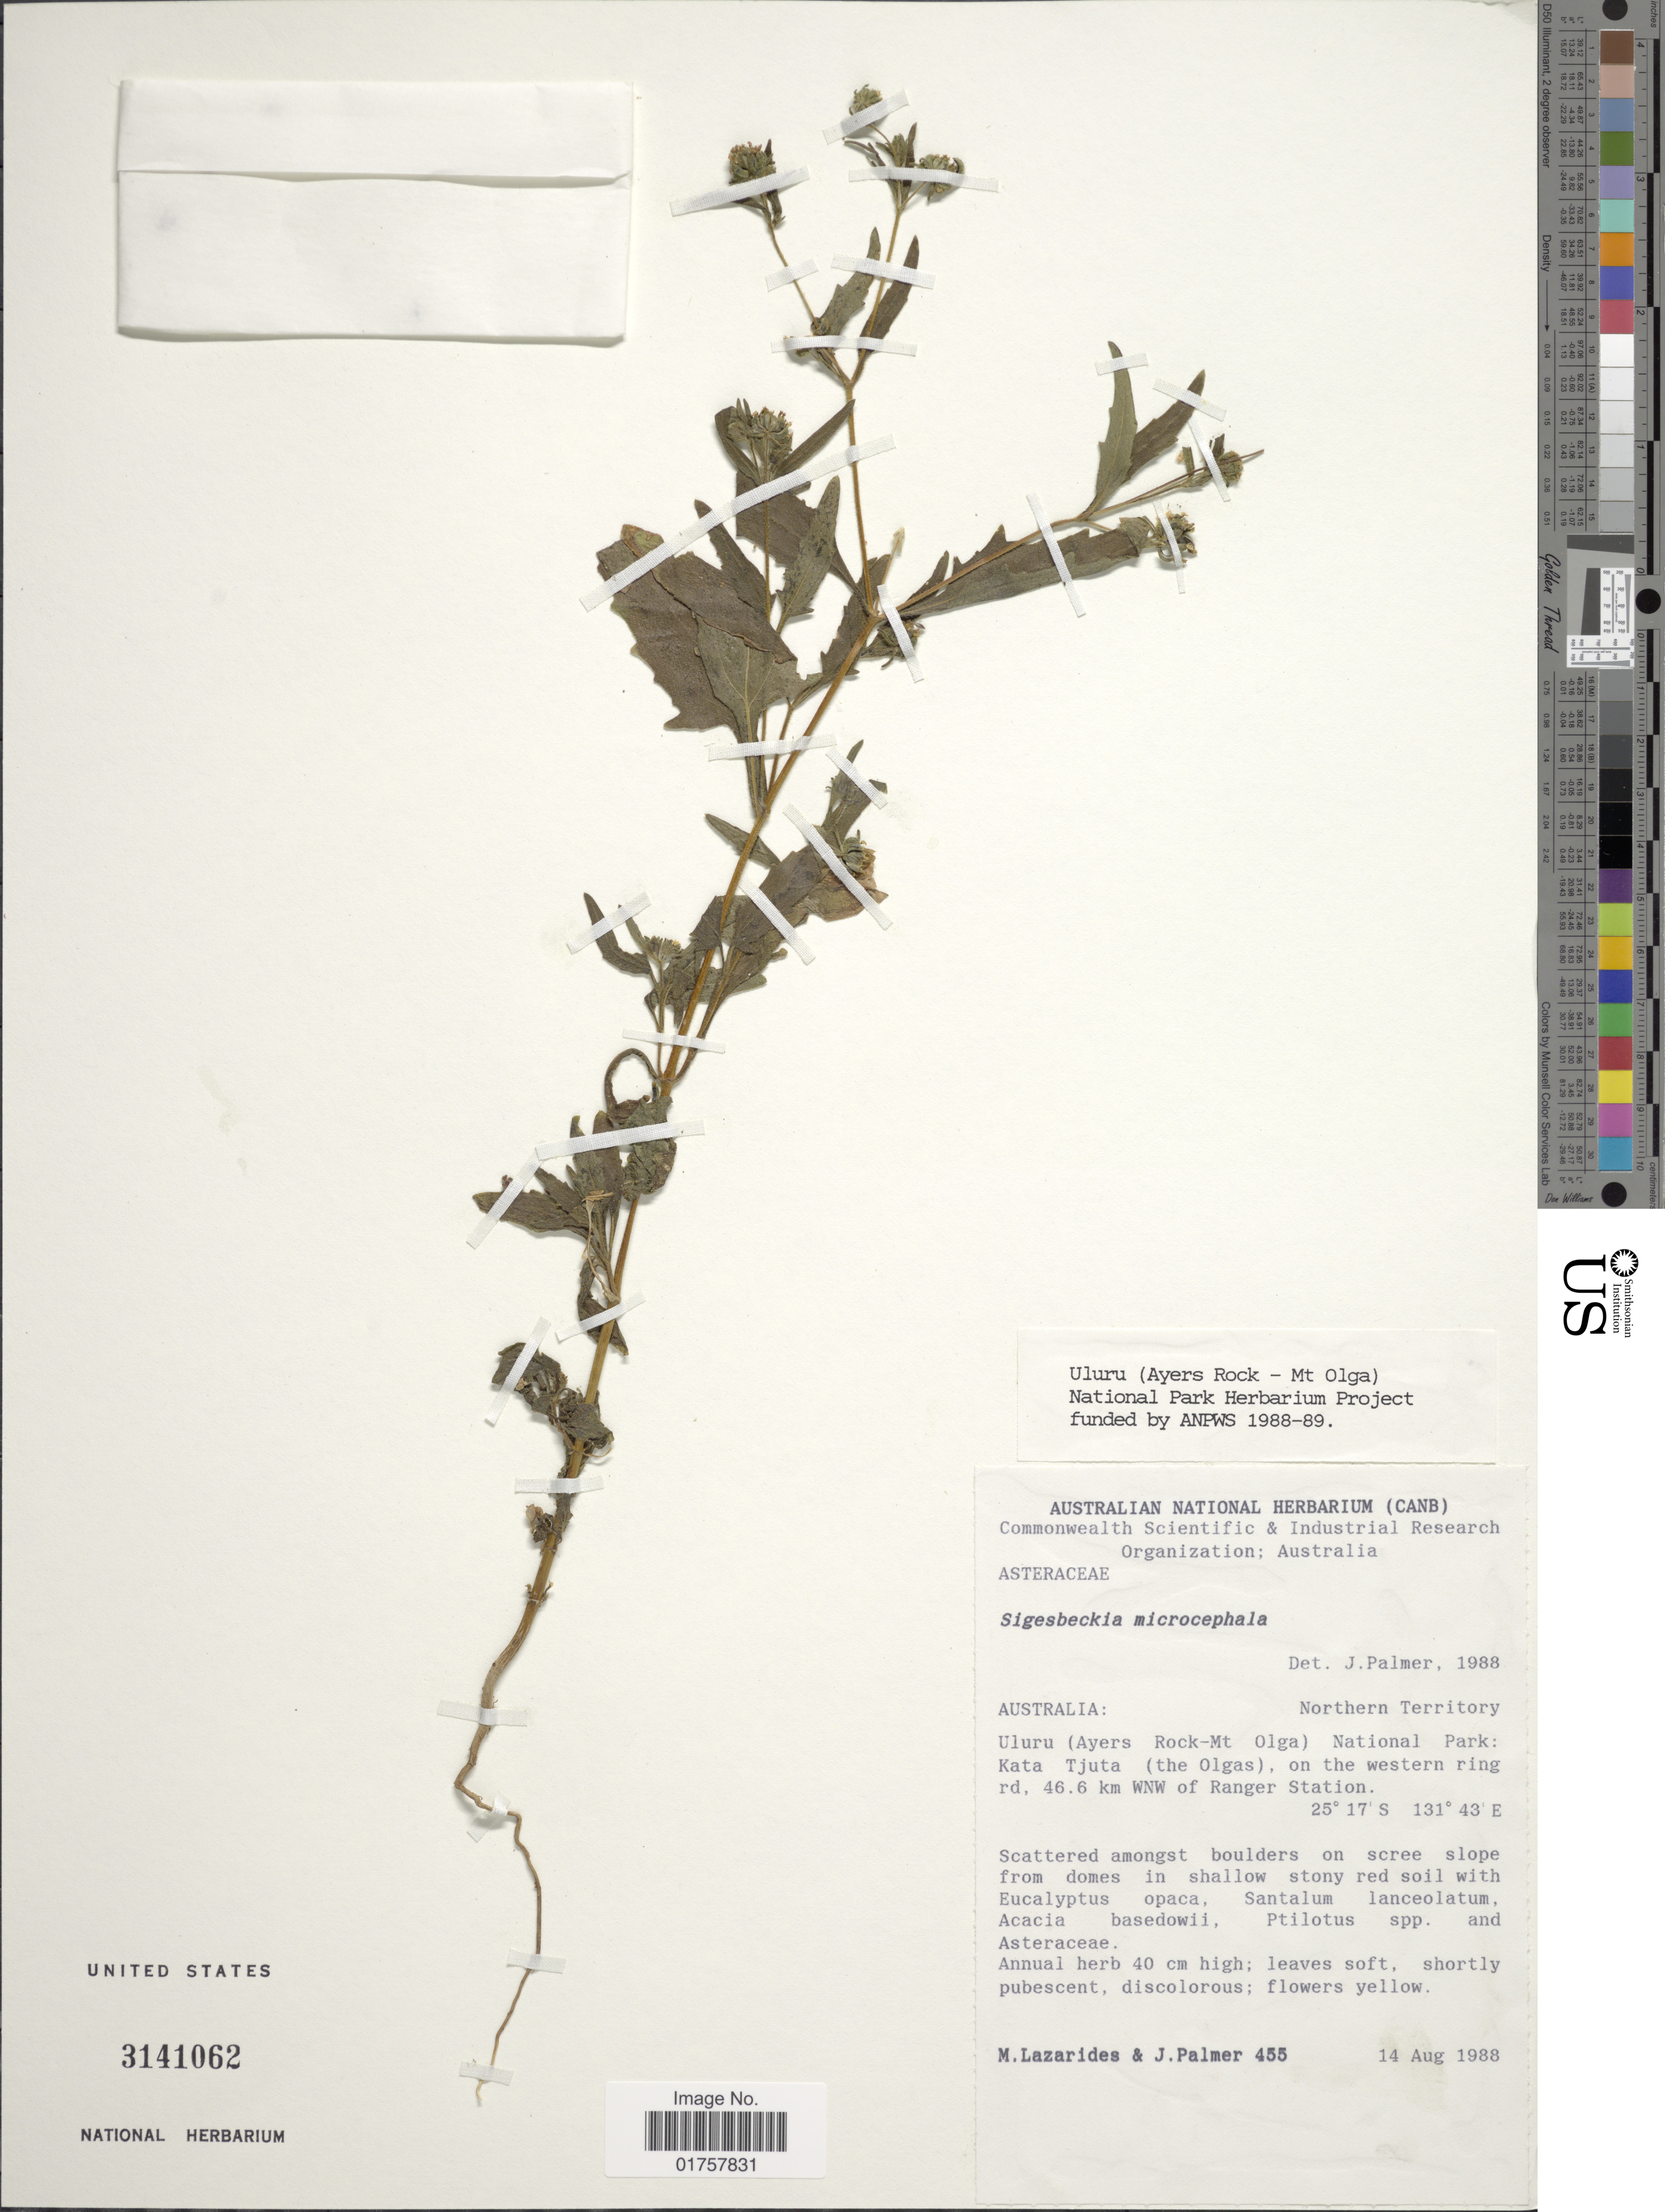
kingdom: Plantae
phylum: Tracheophyta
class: Magnoliopsida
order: Asterales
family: Asteraceae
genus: Sigesbeckia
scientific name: Sigesbeckia microcephala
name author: DC.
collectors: M. Lazarides & J. Palmer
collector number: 455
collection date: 1988-08-14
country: Australia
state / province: Northern Territory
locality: Uluru (Ayers Rock-Mt Olga) National Park: Kata Tjuta (the Olgas), on the western ring rd, 46.6 km WNW of Ranger Station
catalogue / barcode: US 3141062